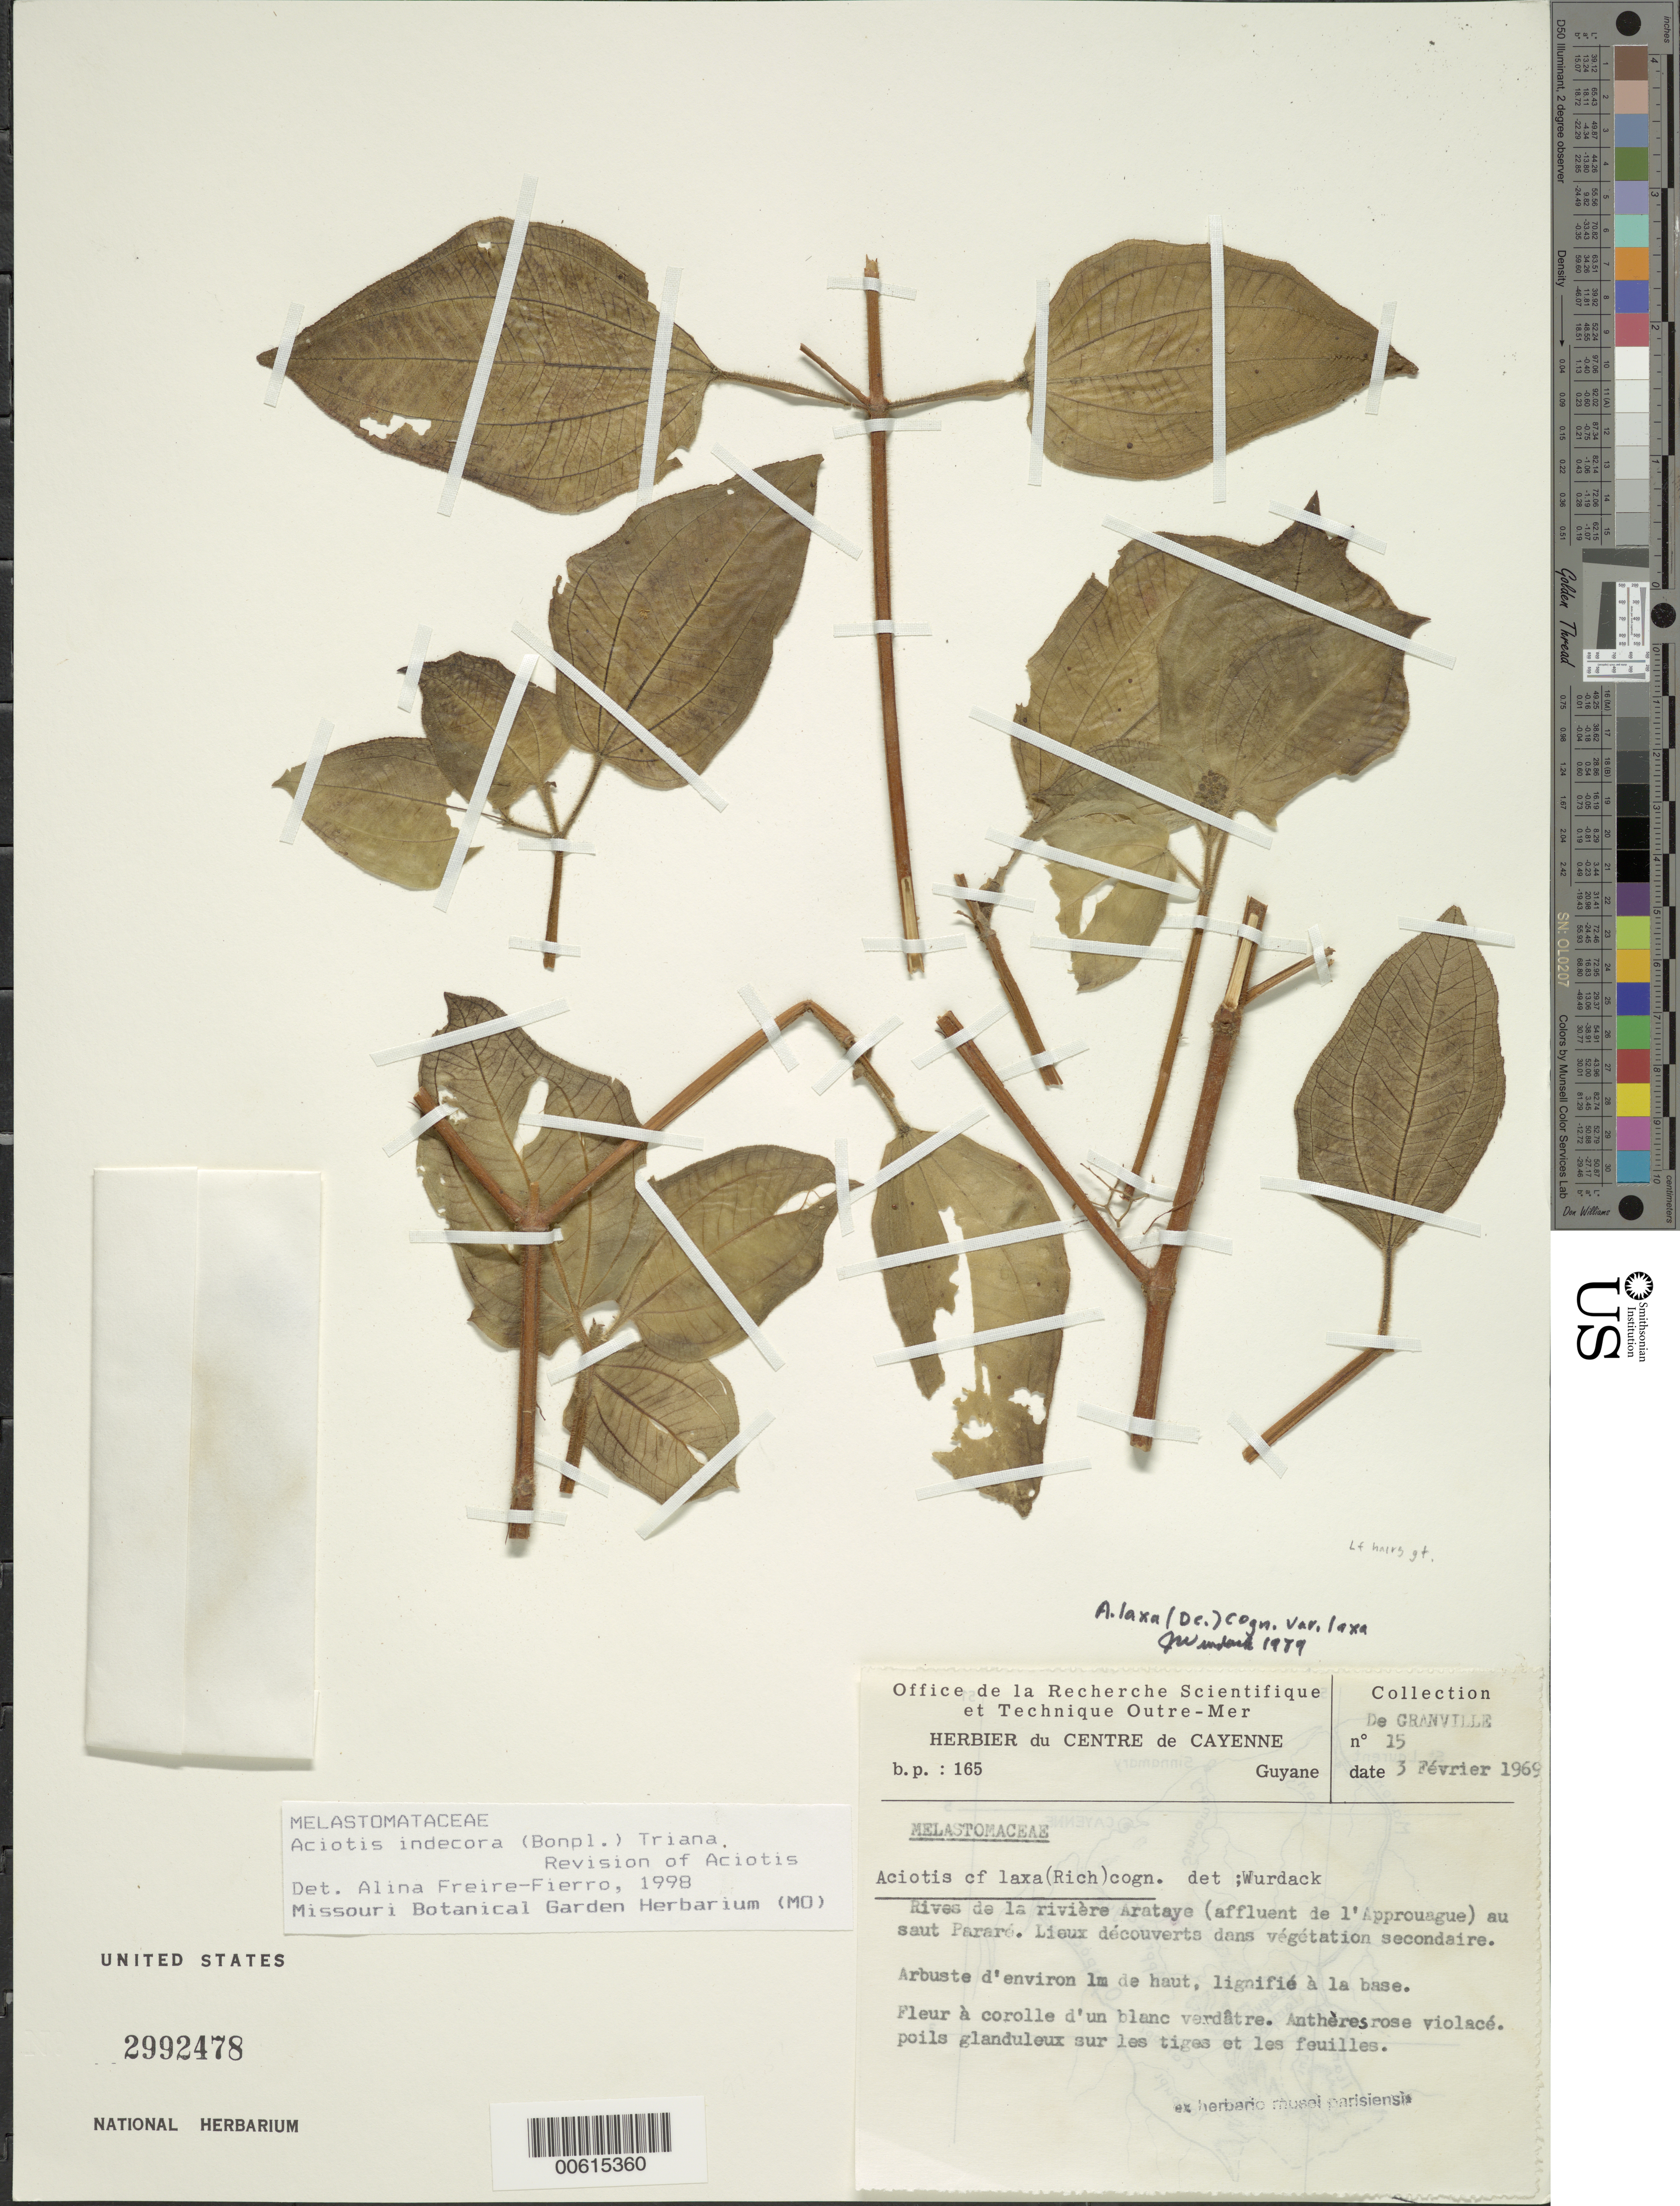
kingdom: Plantae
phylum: Tracheophyta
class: Magnoliopsida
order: Myrtales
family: Melastomataceae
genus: Aciotis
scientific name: Aciotis indecora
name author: (Bonpl.) Triana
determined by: Freire-Fierro, A.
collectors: J.-J. de Granville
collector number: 15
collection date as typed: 3-Feb-69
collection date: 1969-02-03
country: French Guiana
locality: Arataye R. (affluent de l'Approuague), Saut Pararé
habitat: Lieux decouverts dans vegetation secondaire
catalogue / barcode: US 2992478